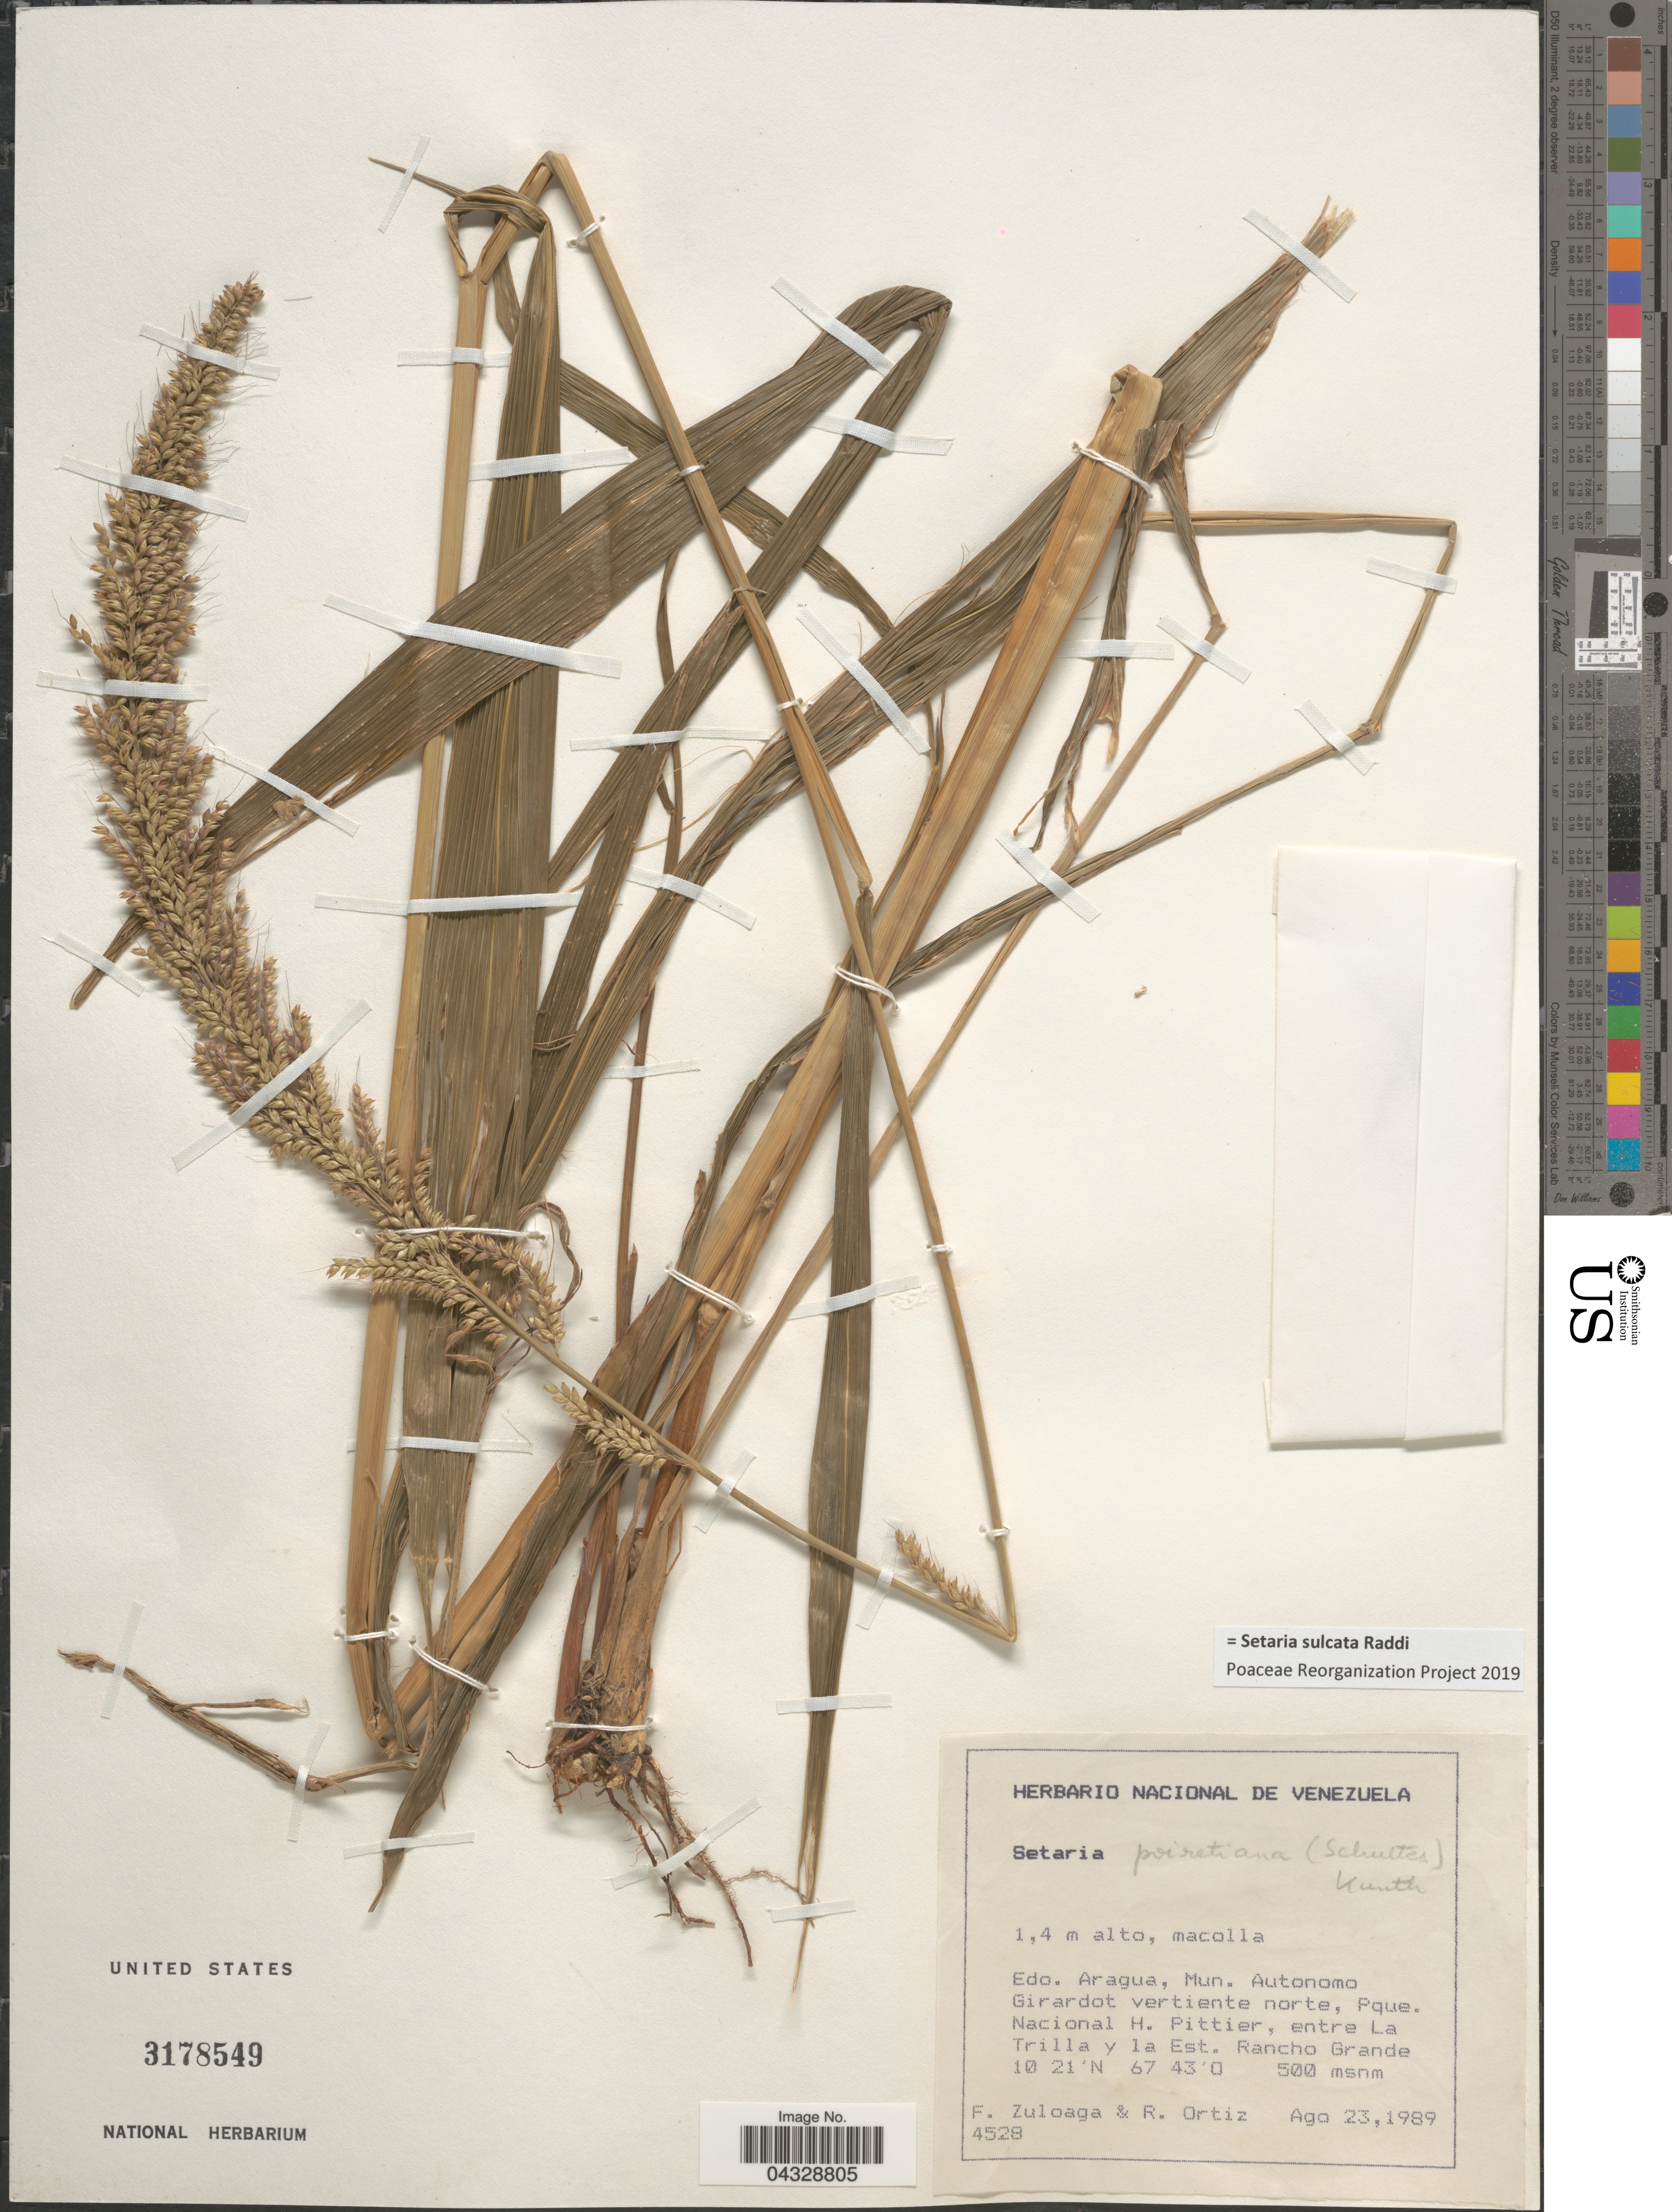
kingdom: Plantae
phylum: Tracheophyta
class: Liliopsida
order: Poales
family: Poaceae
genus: Setaria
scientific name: Setaria sulcata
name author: Raddi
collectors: F. Zuloaga & R. Ortiz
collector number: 4528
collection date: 1989-08-23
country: Venezuela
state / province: Aragua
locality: Mun. Autonomo Girardot vertiente norte, Pque. Nacional H. Pittier, entre La Trilla y la Est. Rancho Grande.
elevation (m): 500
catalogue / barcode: US 3178549